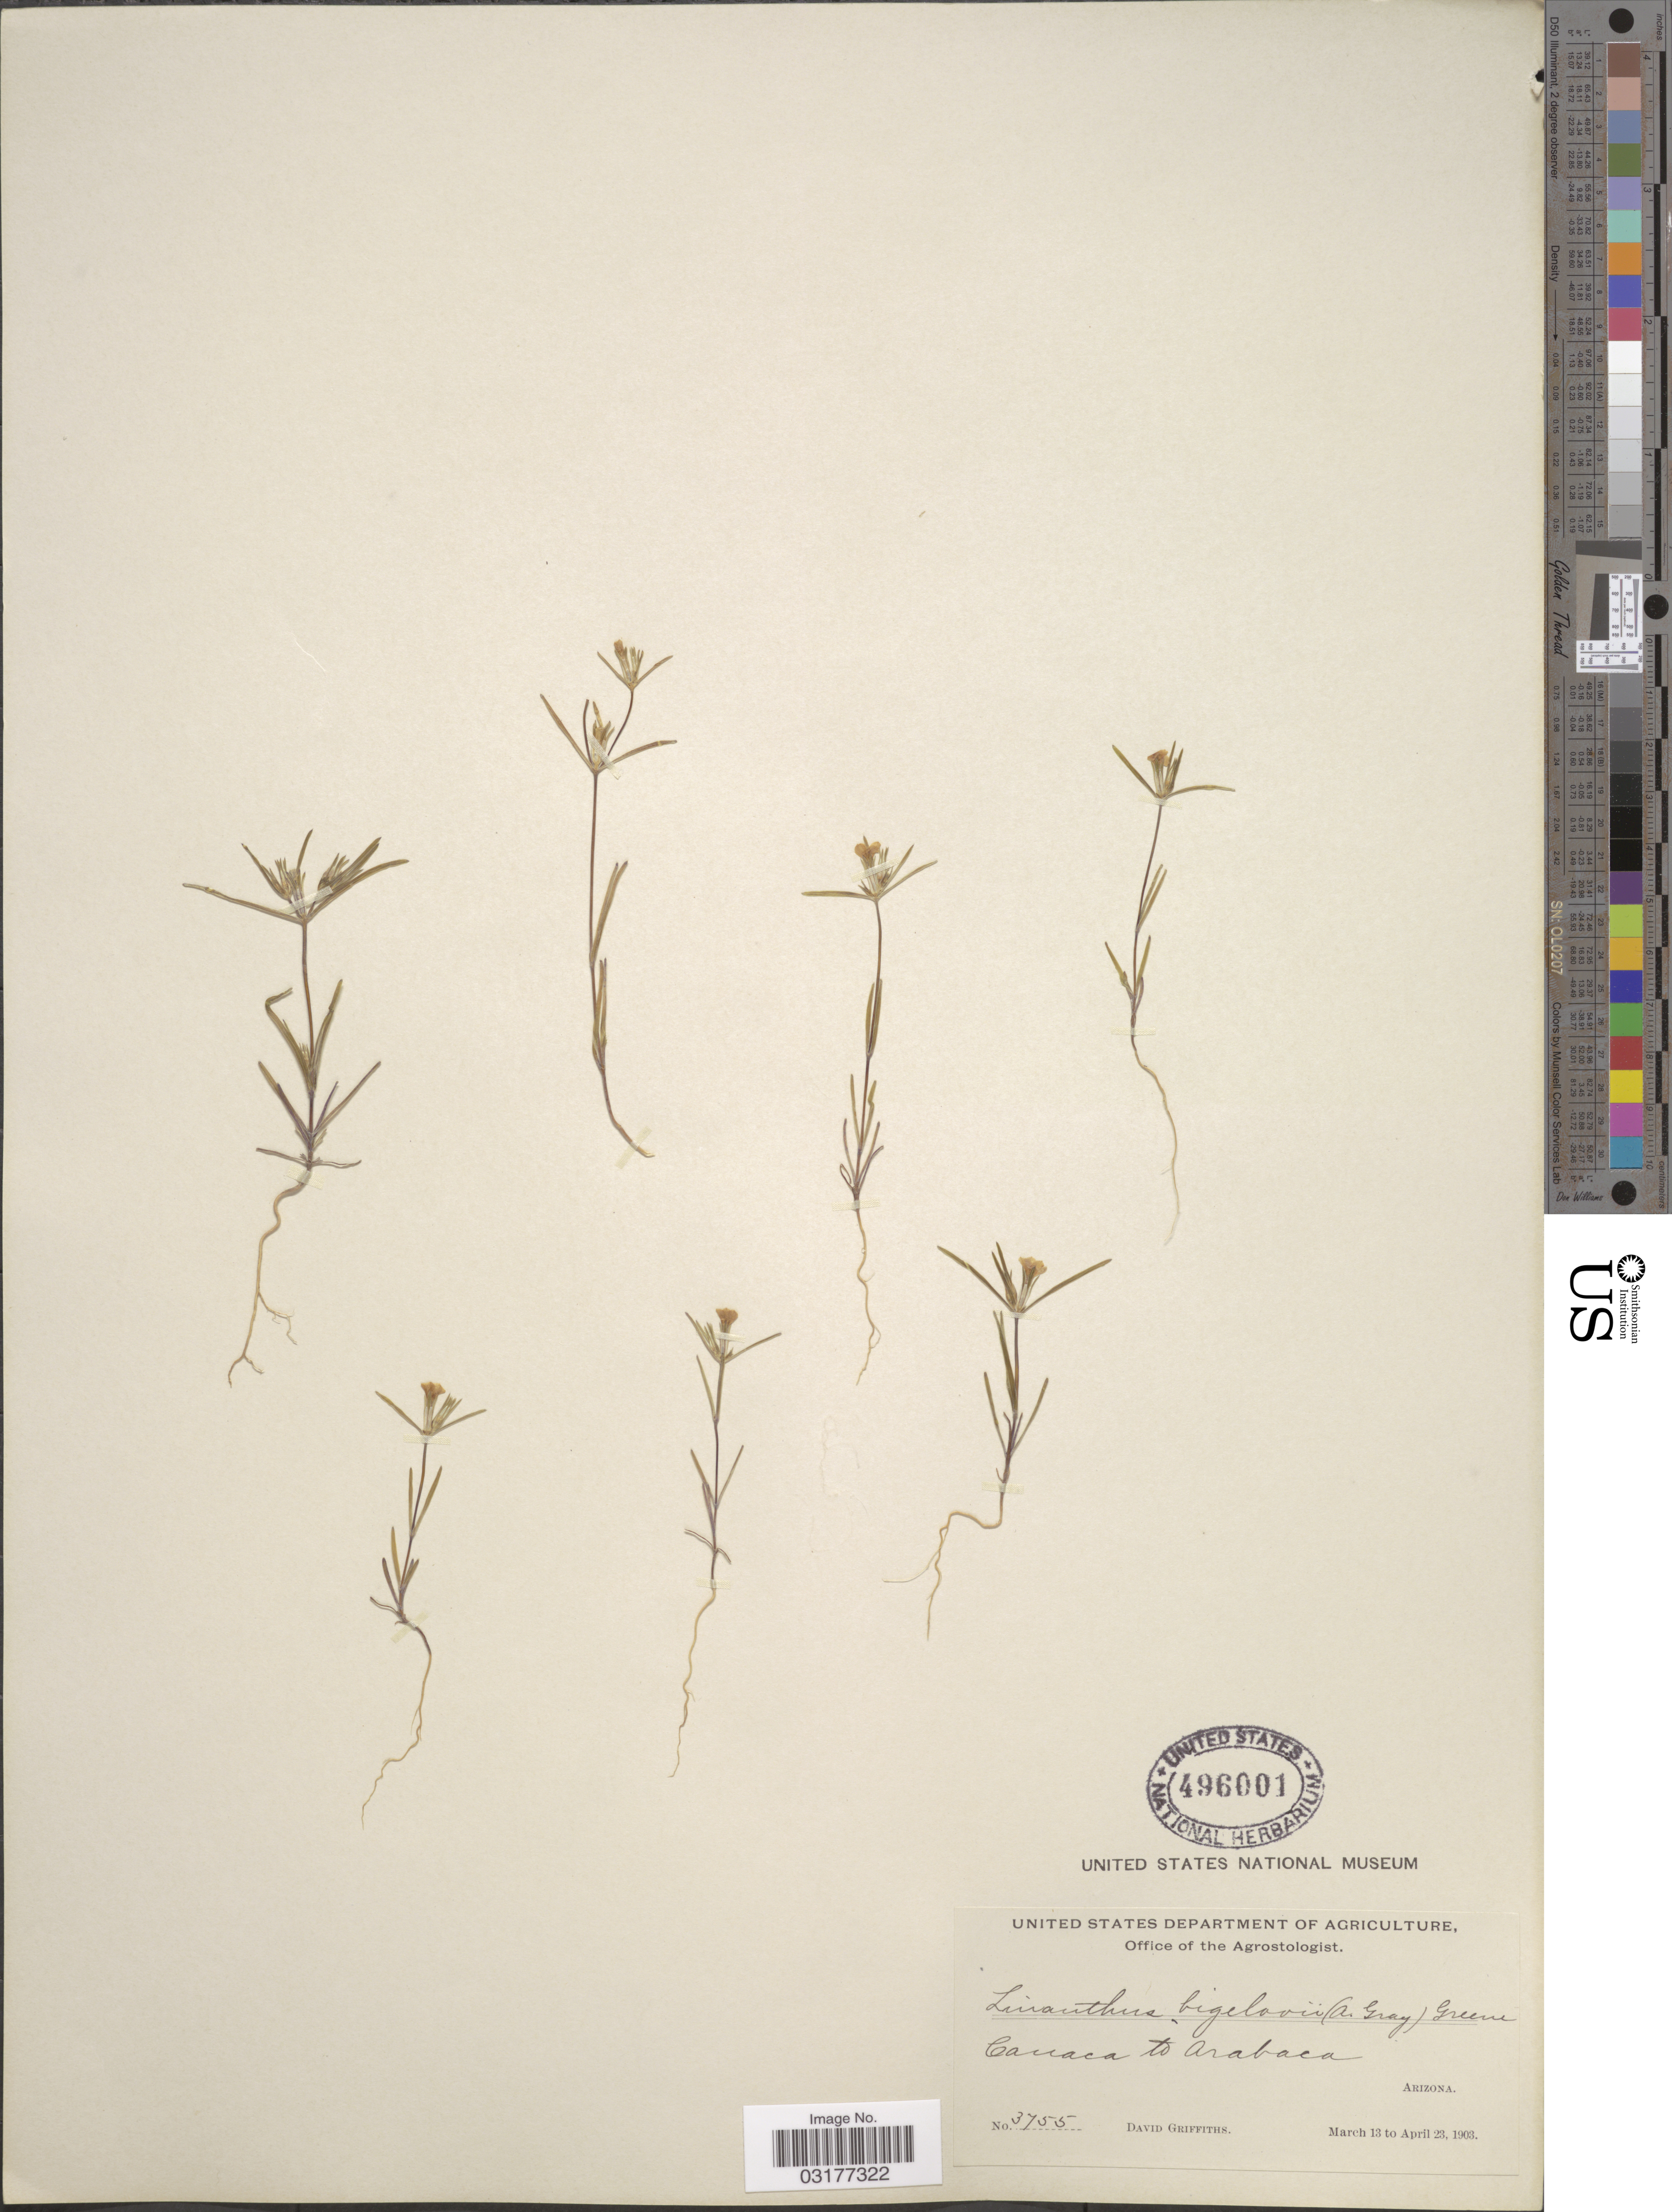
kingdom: Plantae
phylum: Tracheophyta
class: Magnoliopsida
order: Ericales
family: Polemoniaceae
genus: Linanthus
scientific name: Linanthus bigelovii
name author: (A. Gray) Greene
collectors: D. Griffiths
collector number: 3755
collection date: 1903-03-13/1903-04-23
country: United States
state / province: Arizona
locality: Canaca to Arabaca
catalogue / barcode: US 496001